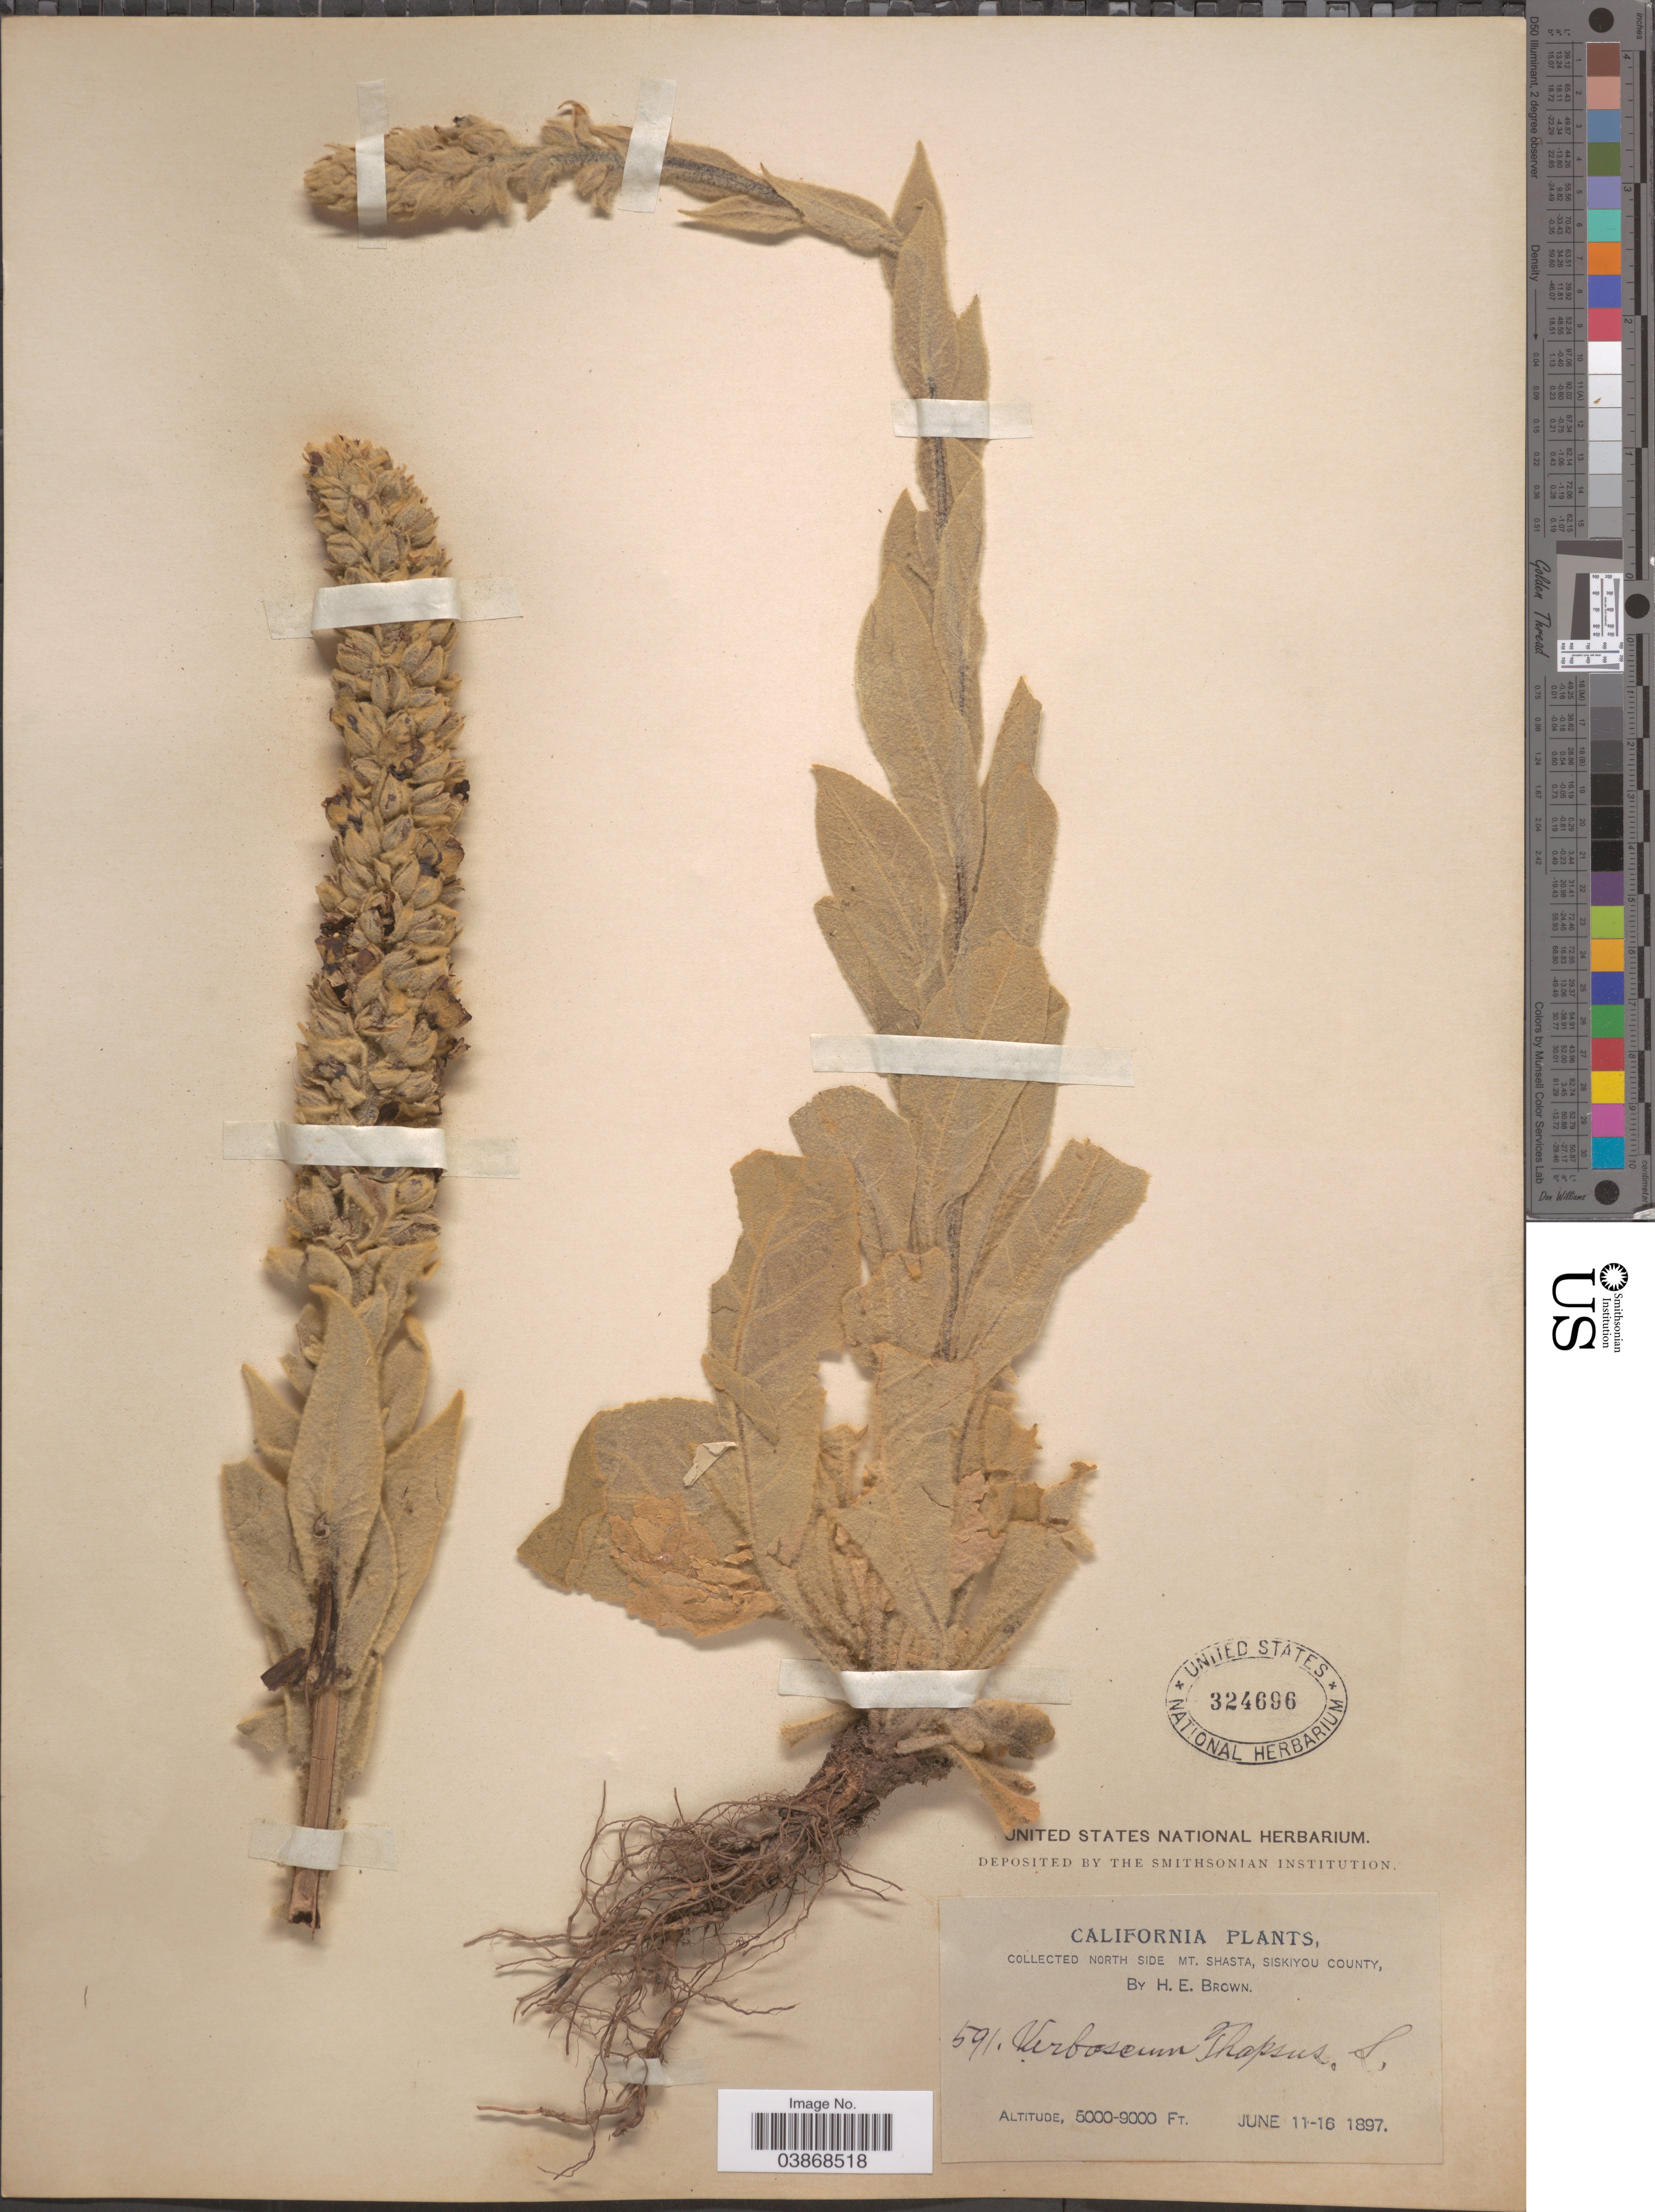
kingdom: Plantae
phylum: Tracheophyta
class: Magnoliopsida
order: Lamiales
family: Scrophulariaceae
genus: Verbascum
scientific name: Verbascum thapsus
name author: L.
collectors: H. E. Brown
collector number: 591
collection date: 1897-06-11/1897-06-16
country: United States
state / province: California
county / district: Siskiyou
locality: North side of Mt. Shasta, Siskiyou County.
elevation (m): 1524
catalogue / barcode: US 324696